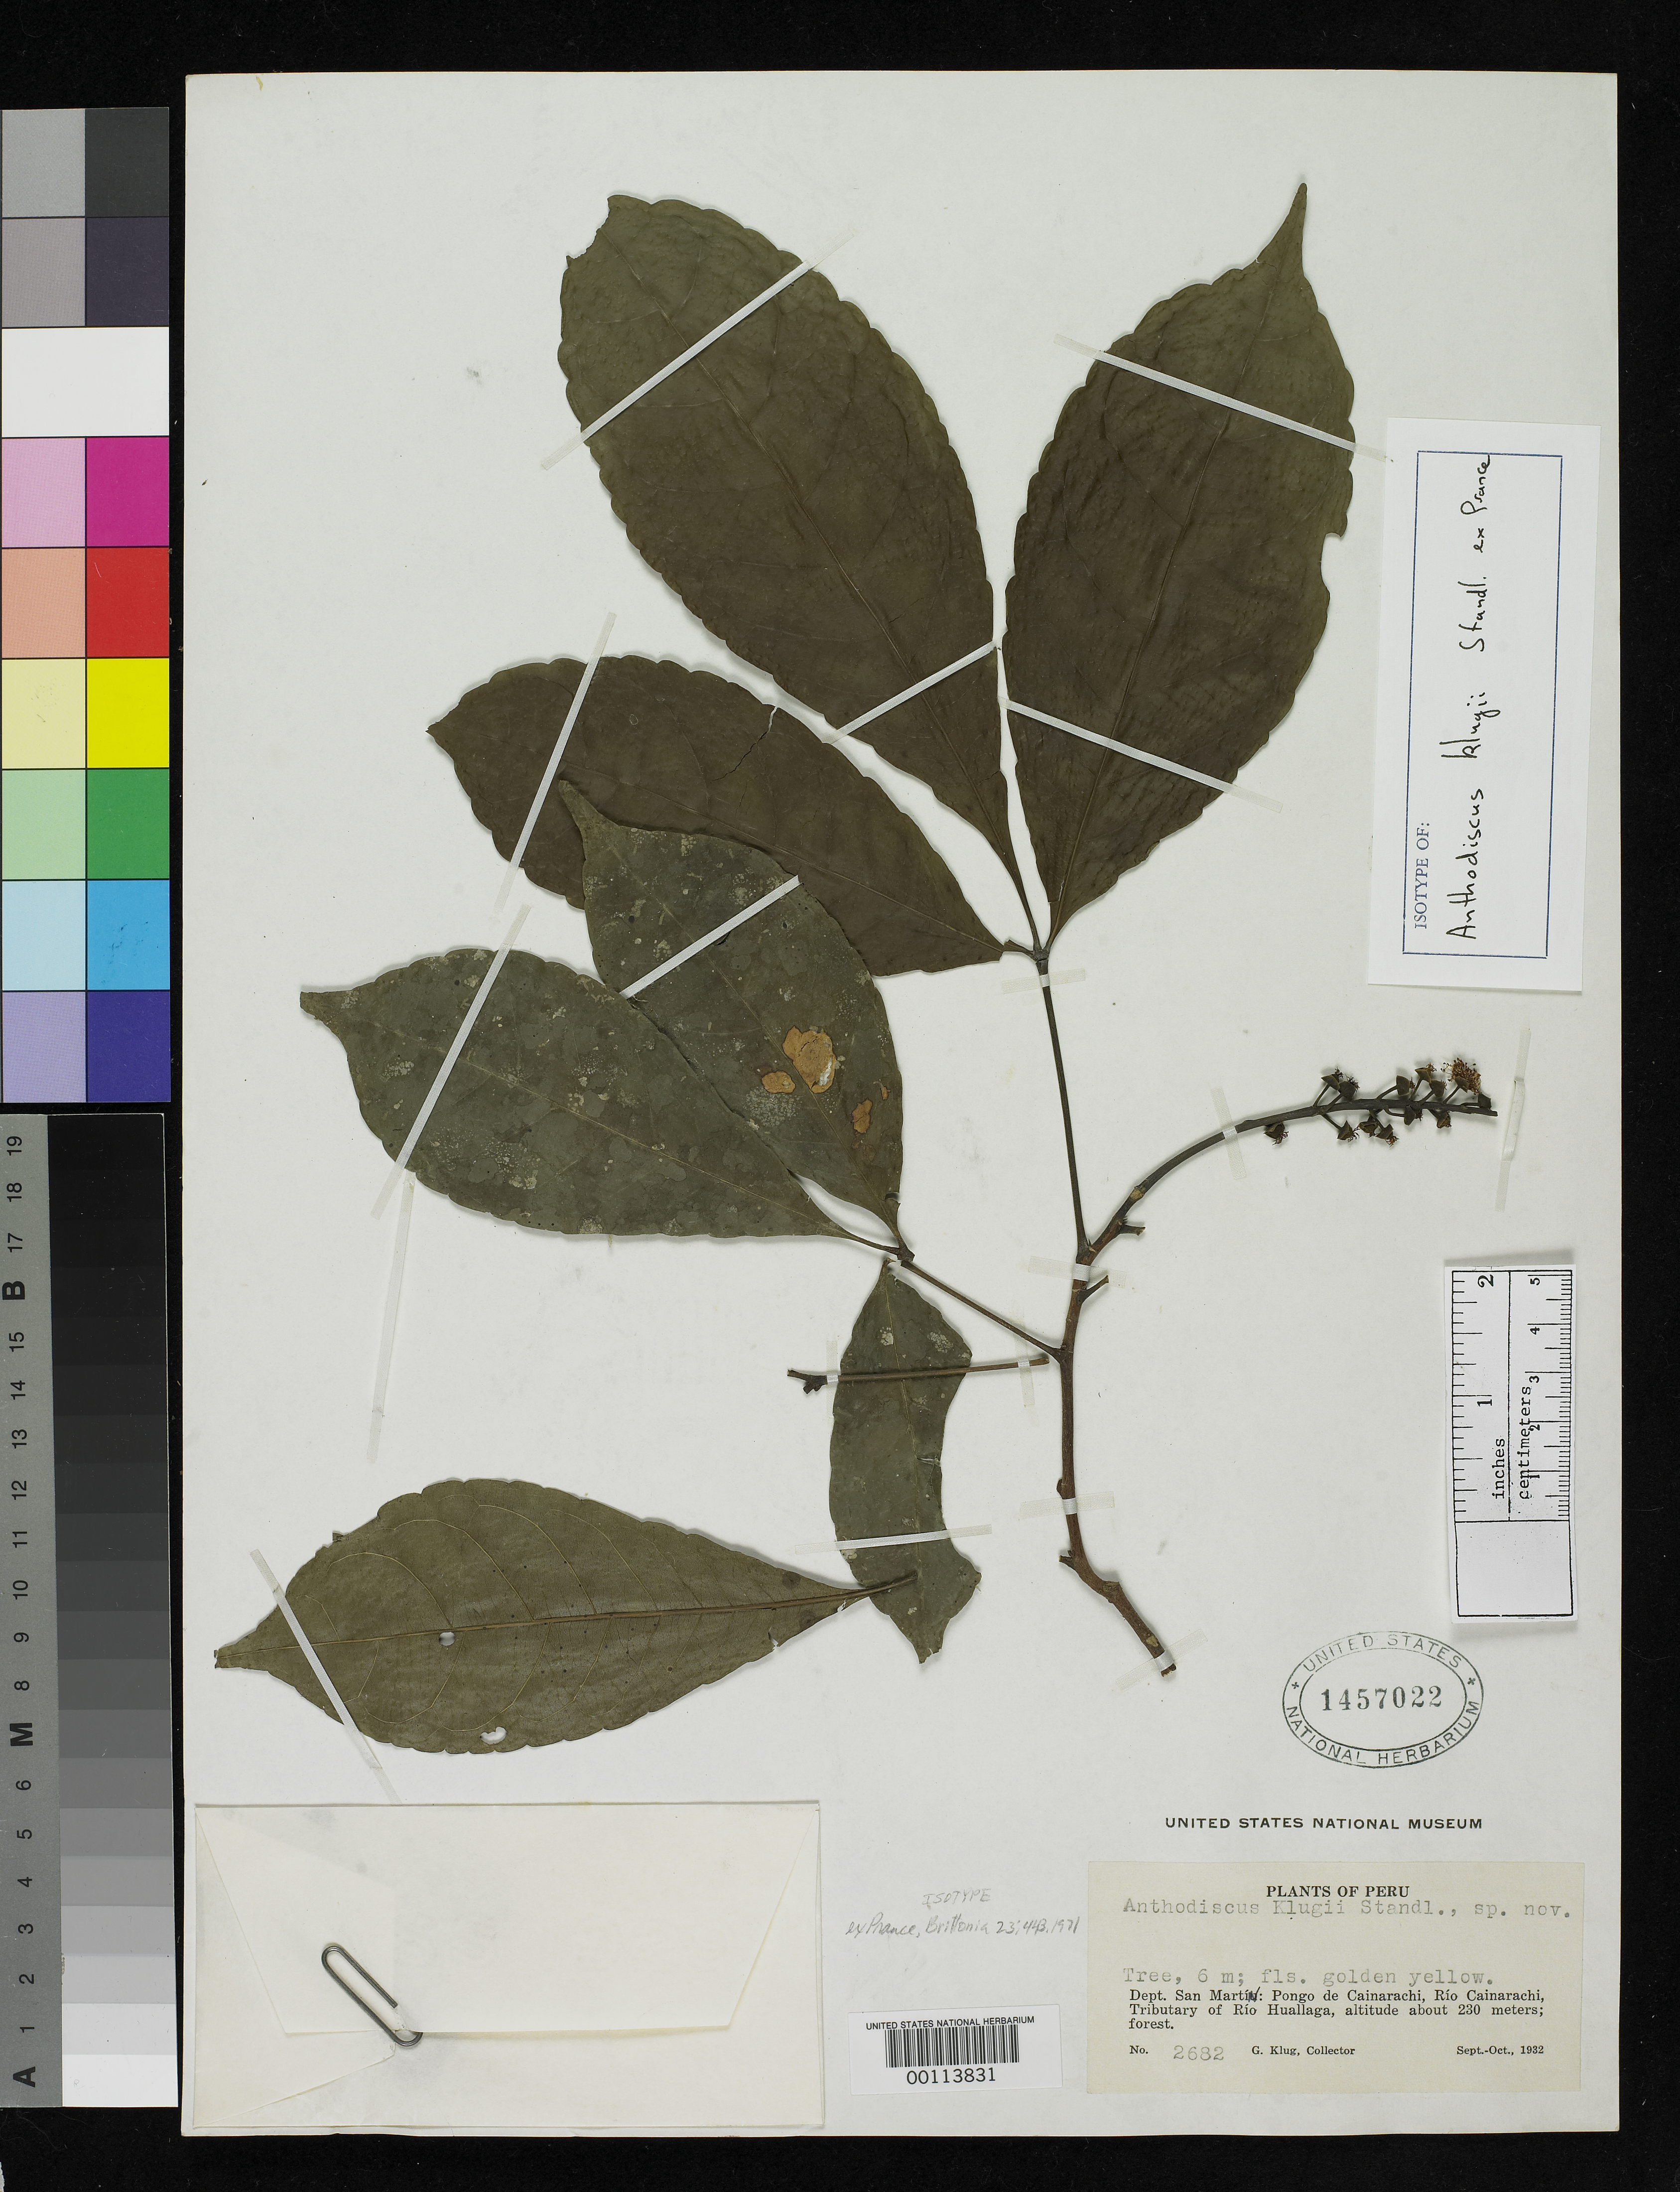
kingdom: Plantae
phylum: Tracheophyta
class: Magnoliopsida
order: Malpighiales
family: Caryocaraceae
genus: Anthodiscus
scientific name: Anthodiscus klugii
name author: Standl. ex Prance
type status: Isotype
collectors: G. Klug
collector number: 2682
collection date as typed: Sep 1932 to -- Oct 1932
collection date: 1932-09/1932-10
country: Peru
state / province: San Martín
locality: Pongo de Cainarachi, Rio Cainarachi, tributary of Rio Huallaga.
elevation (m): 230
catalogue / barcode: US 1457022